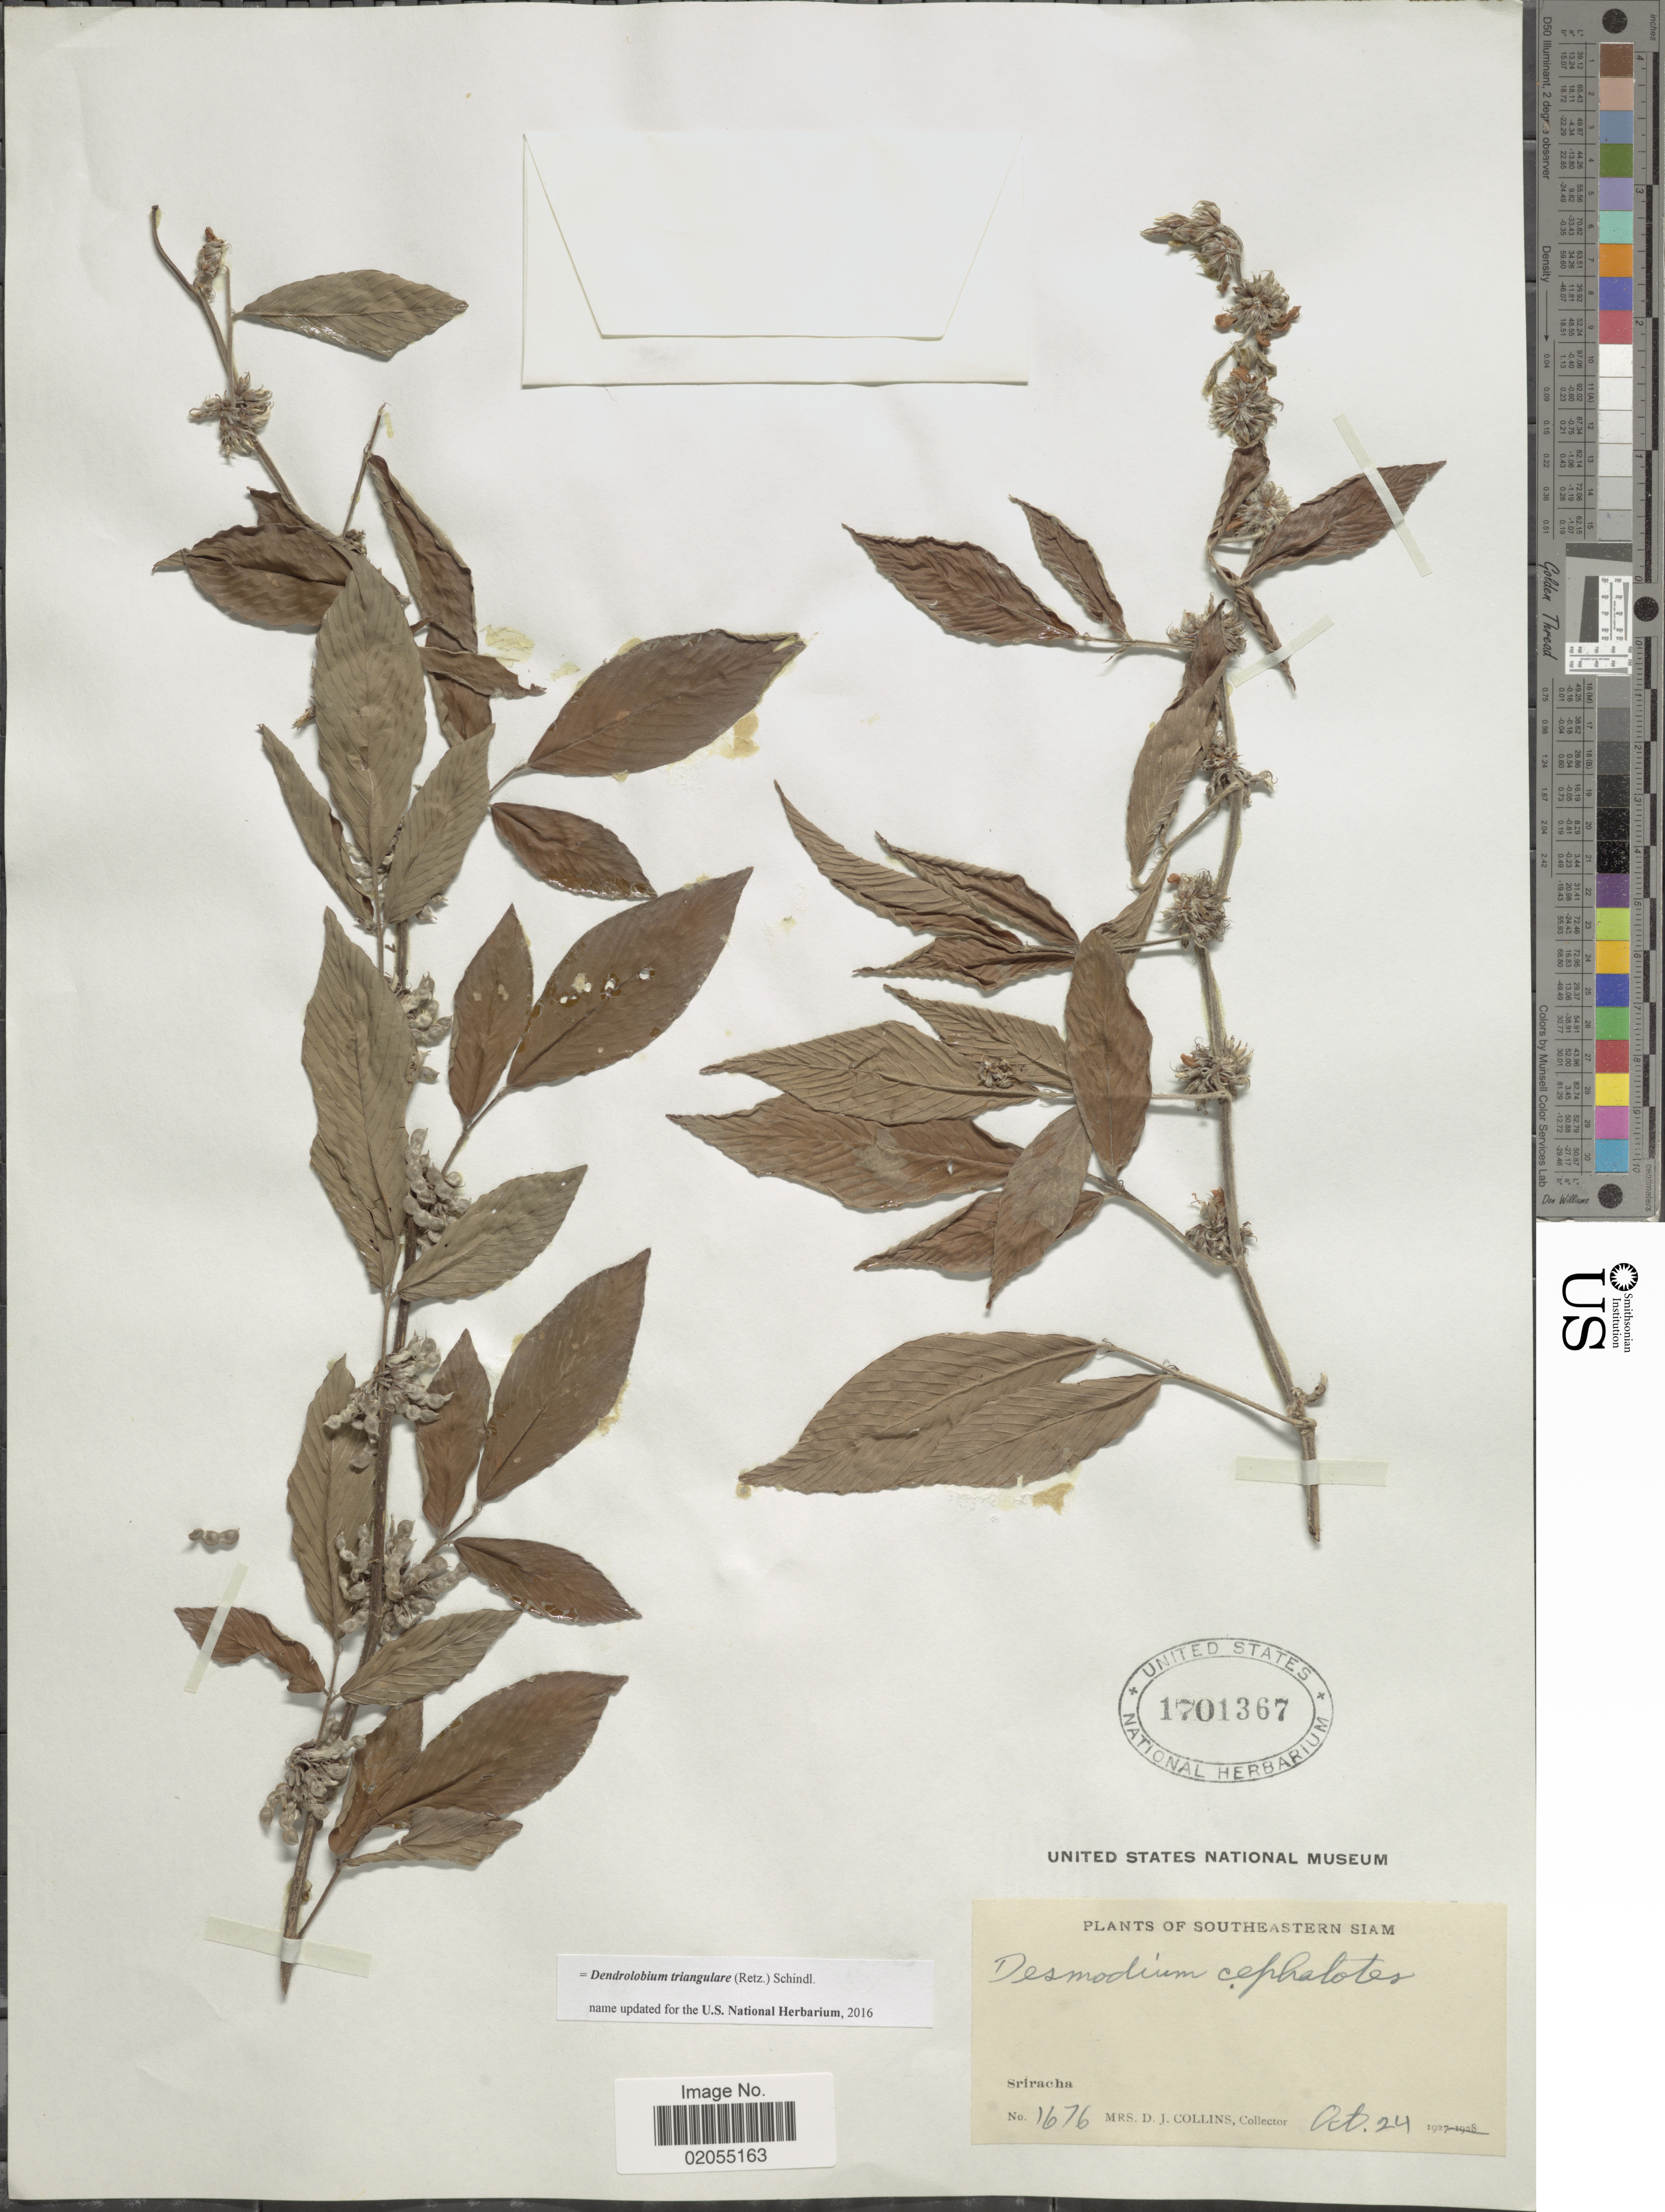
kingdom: Plantae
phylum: Tracheophyta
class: Magnoliopsida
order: Fabales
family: Fabaceae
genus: Dendrolobium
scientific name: Dendrolobium triangulare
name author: (Retz.) Schindl.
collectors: Mrs. D. J. Collins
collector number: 1676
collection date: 1927-10-24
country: Thailand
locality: Southeastern Siam. Sriracha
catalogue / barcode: US 1701367